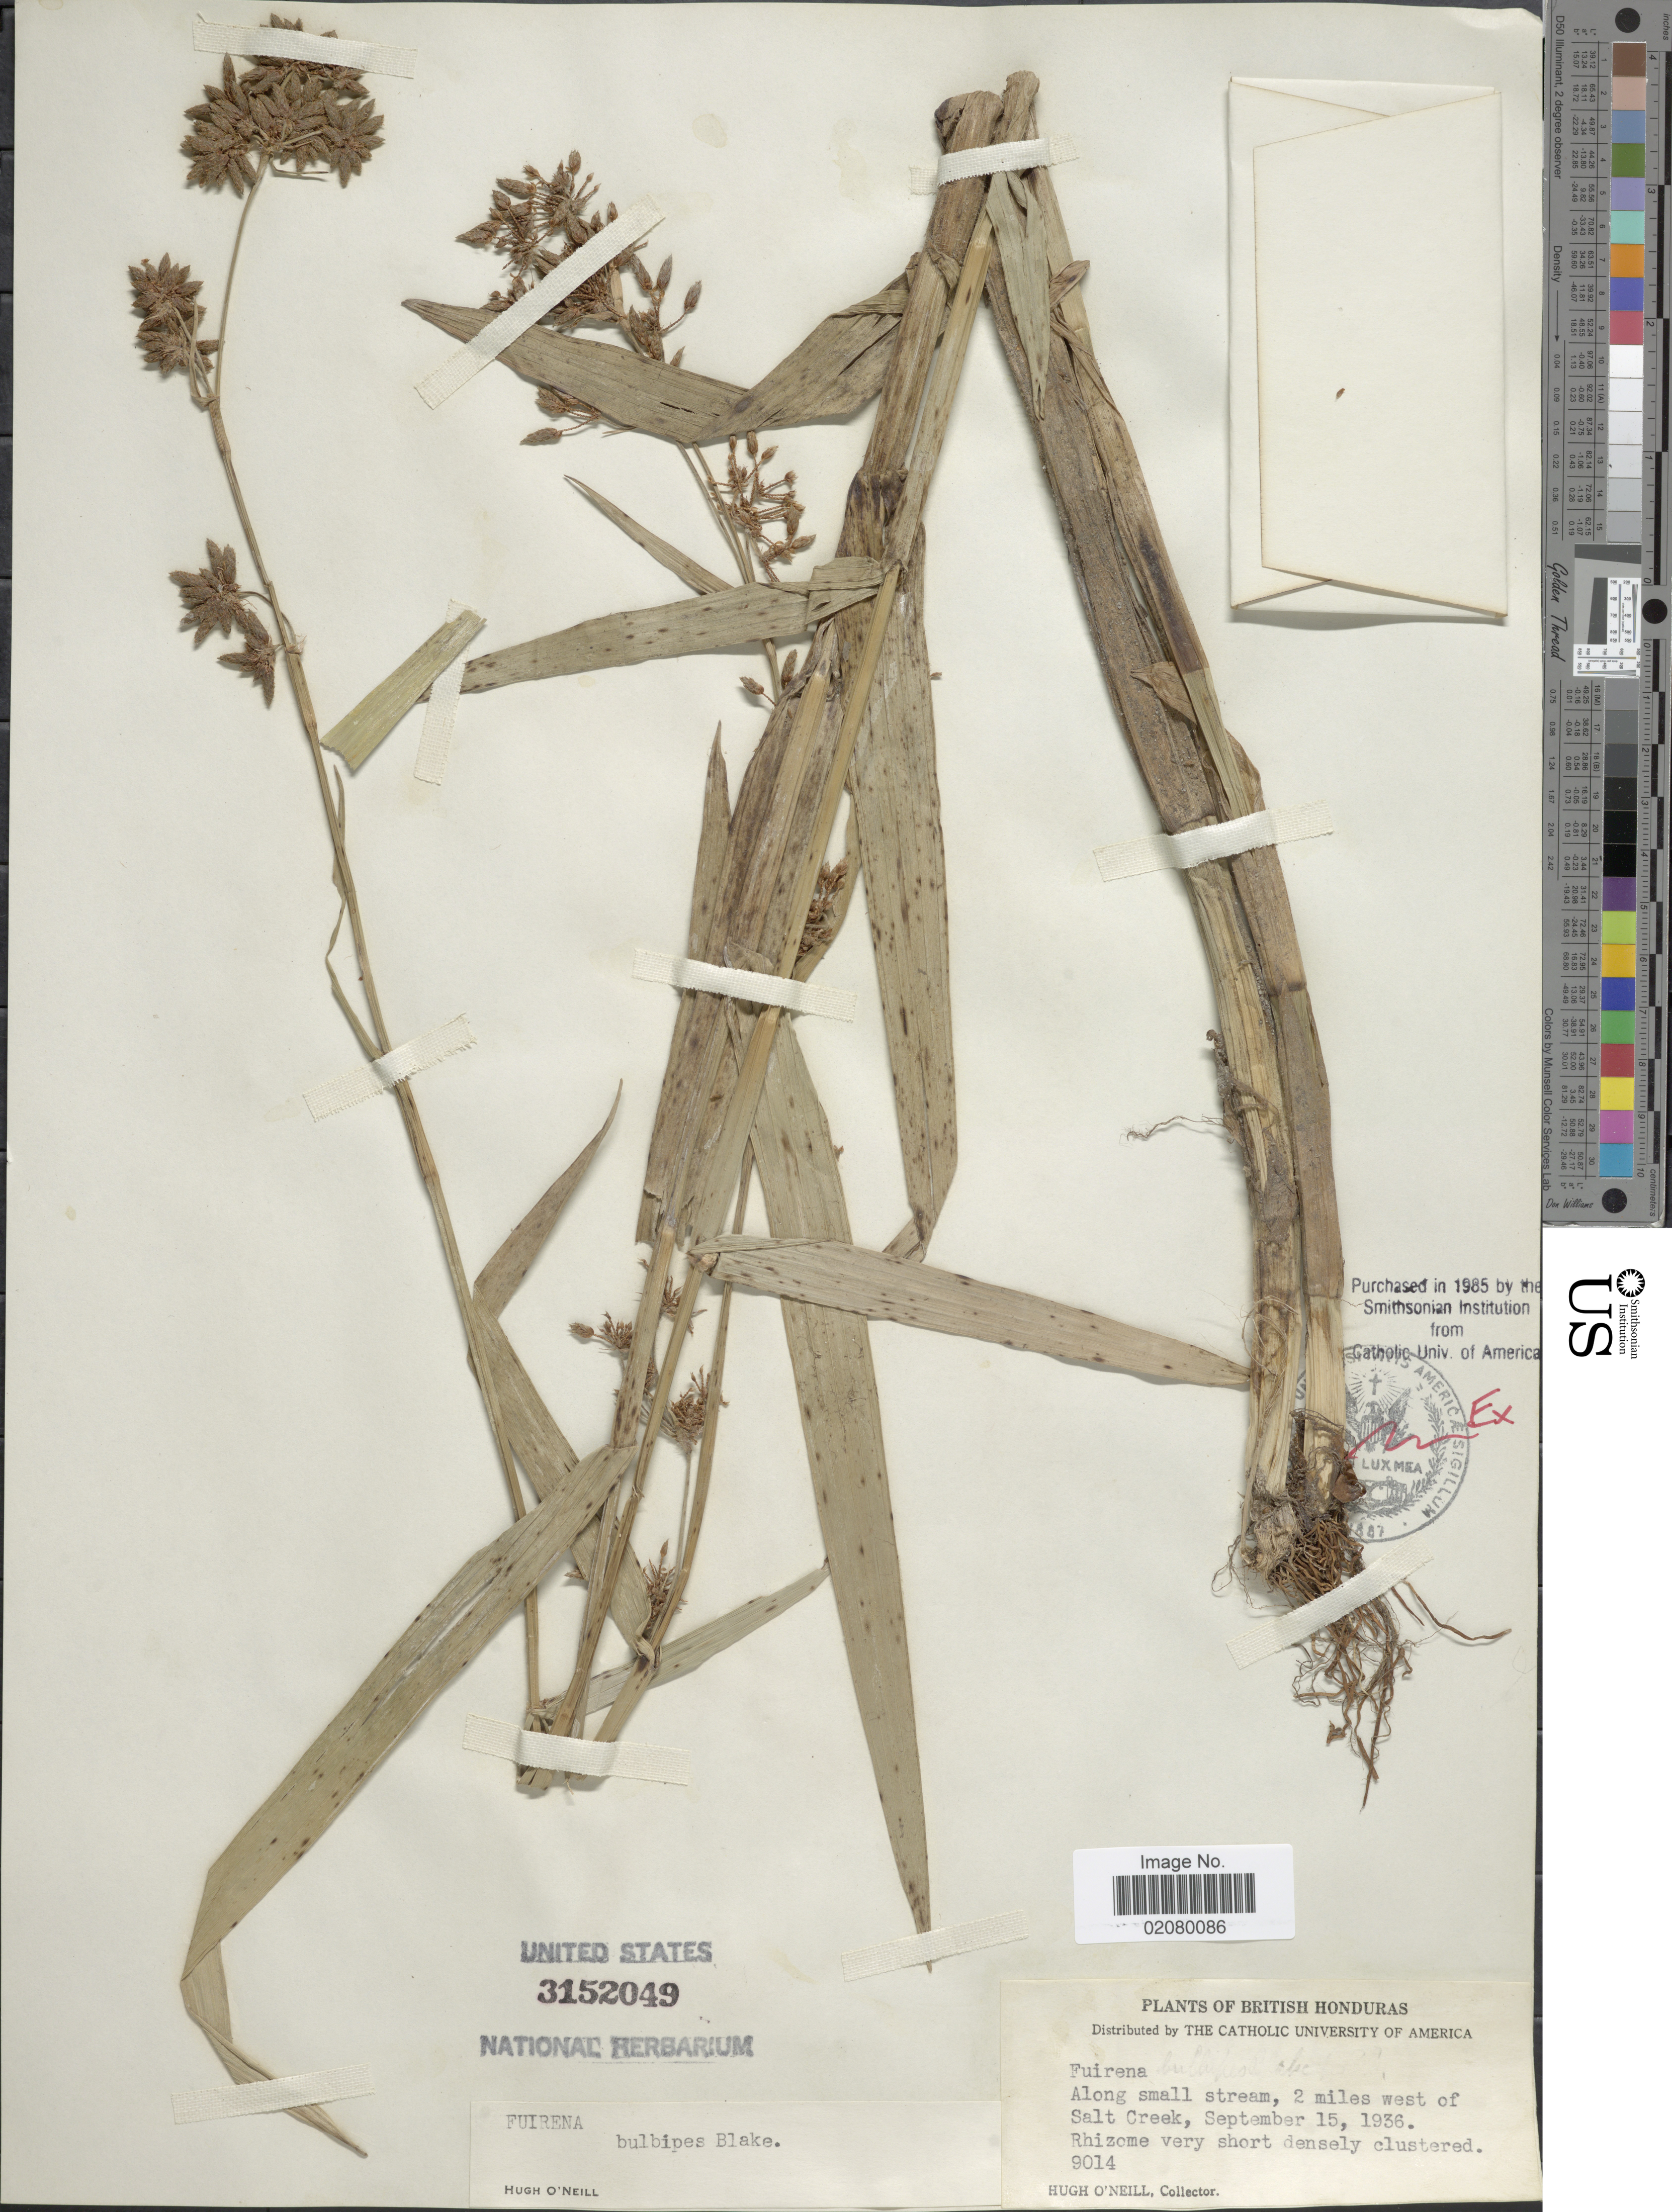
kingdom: Plantae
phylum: Tracheophyta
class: Liliopsida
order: Poales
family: Cyperaceae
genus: Fuirena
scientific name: Fuirena camptotricha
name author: C. Wright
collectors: H. O'Neill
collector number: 9014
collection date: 1936-09-15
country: Belize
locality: British Honduras, Along small stream, 2 miles west of Salt Creek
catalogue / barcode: US 3152049